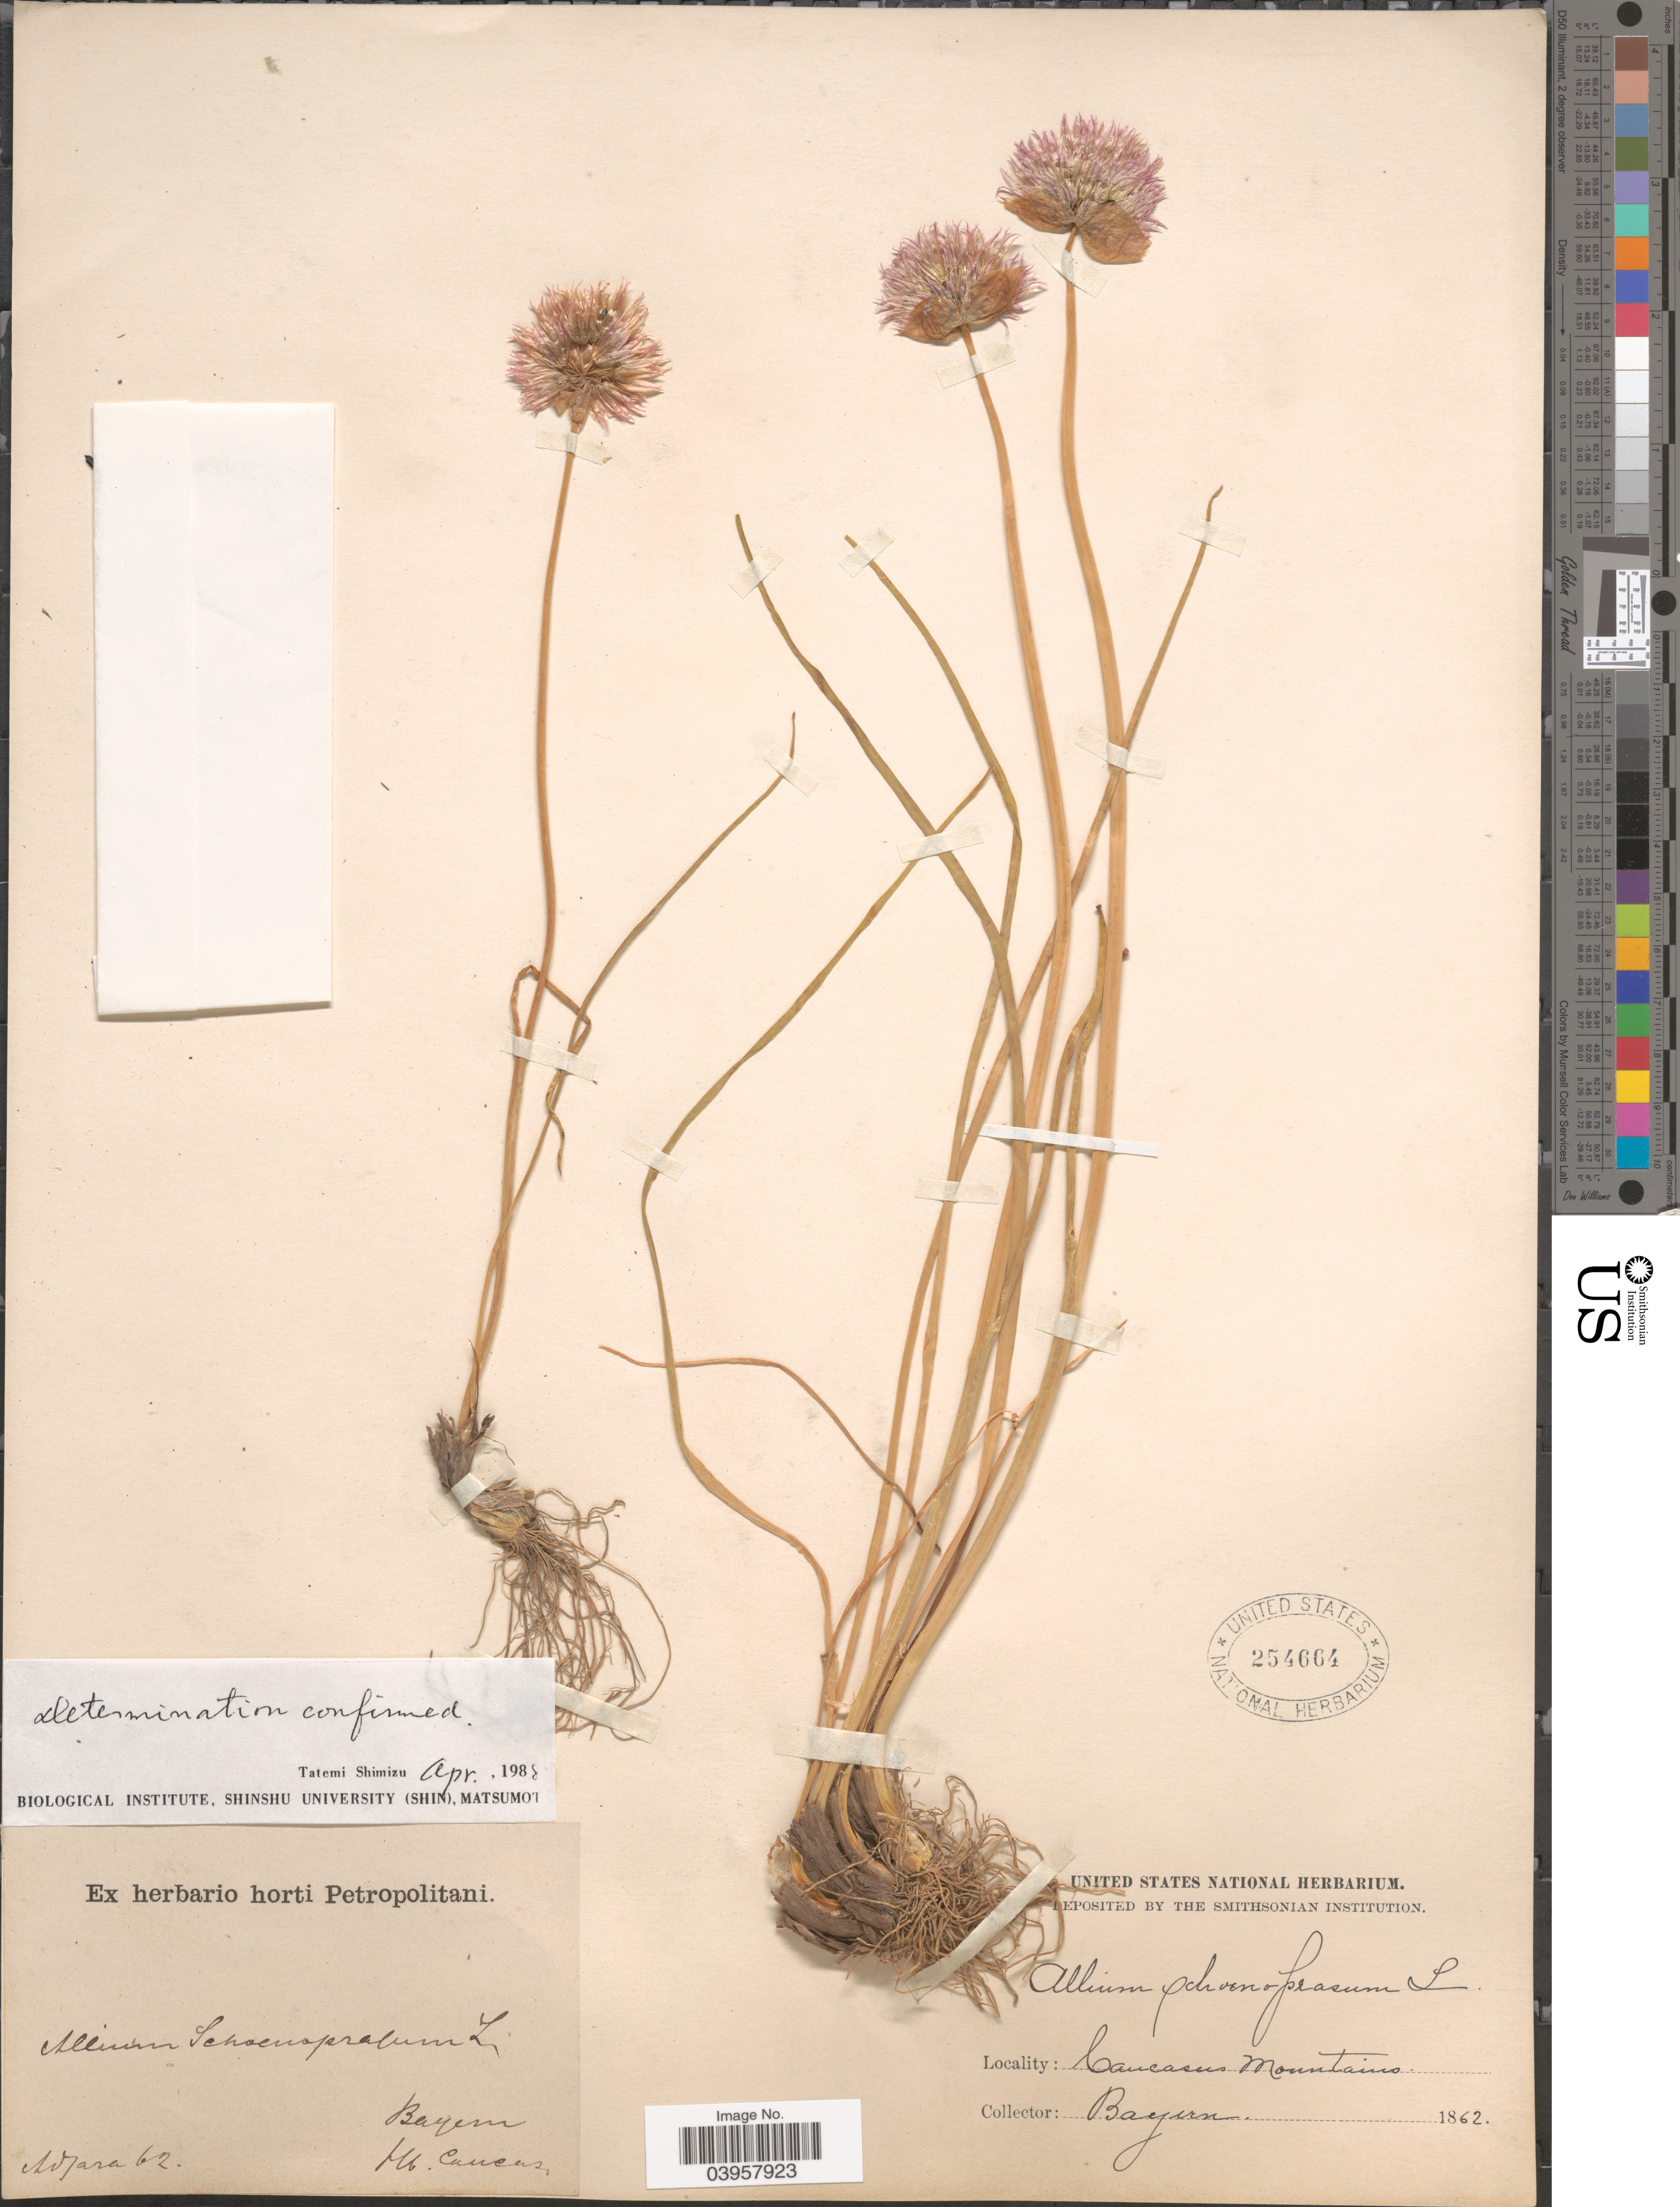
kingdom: Plantae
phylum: Tracheophyta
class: Liliopsida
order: Asparagales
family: Amaryllidaceae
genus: Allium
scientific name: Allium schoenoprasum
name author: L.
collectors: ex herb. horti Petropolitani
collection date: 1862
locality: Caucasus Mountains. Bayern [unsure placement]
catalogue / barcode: US 254664